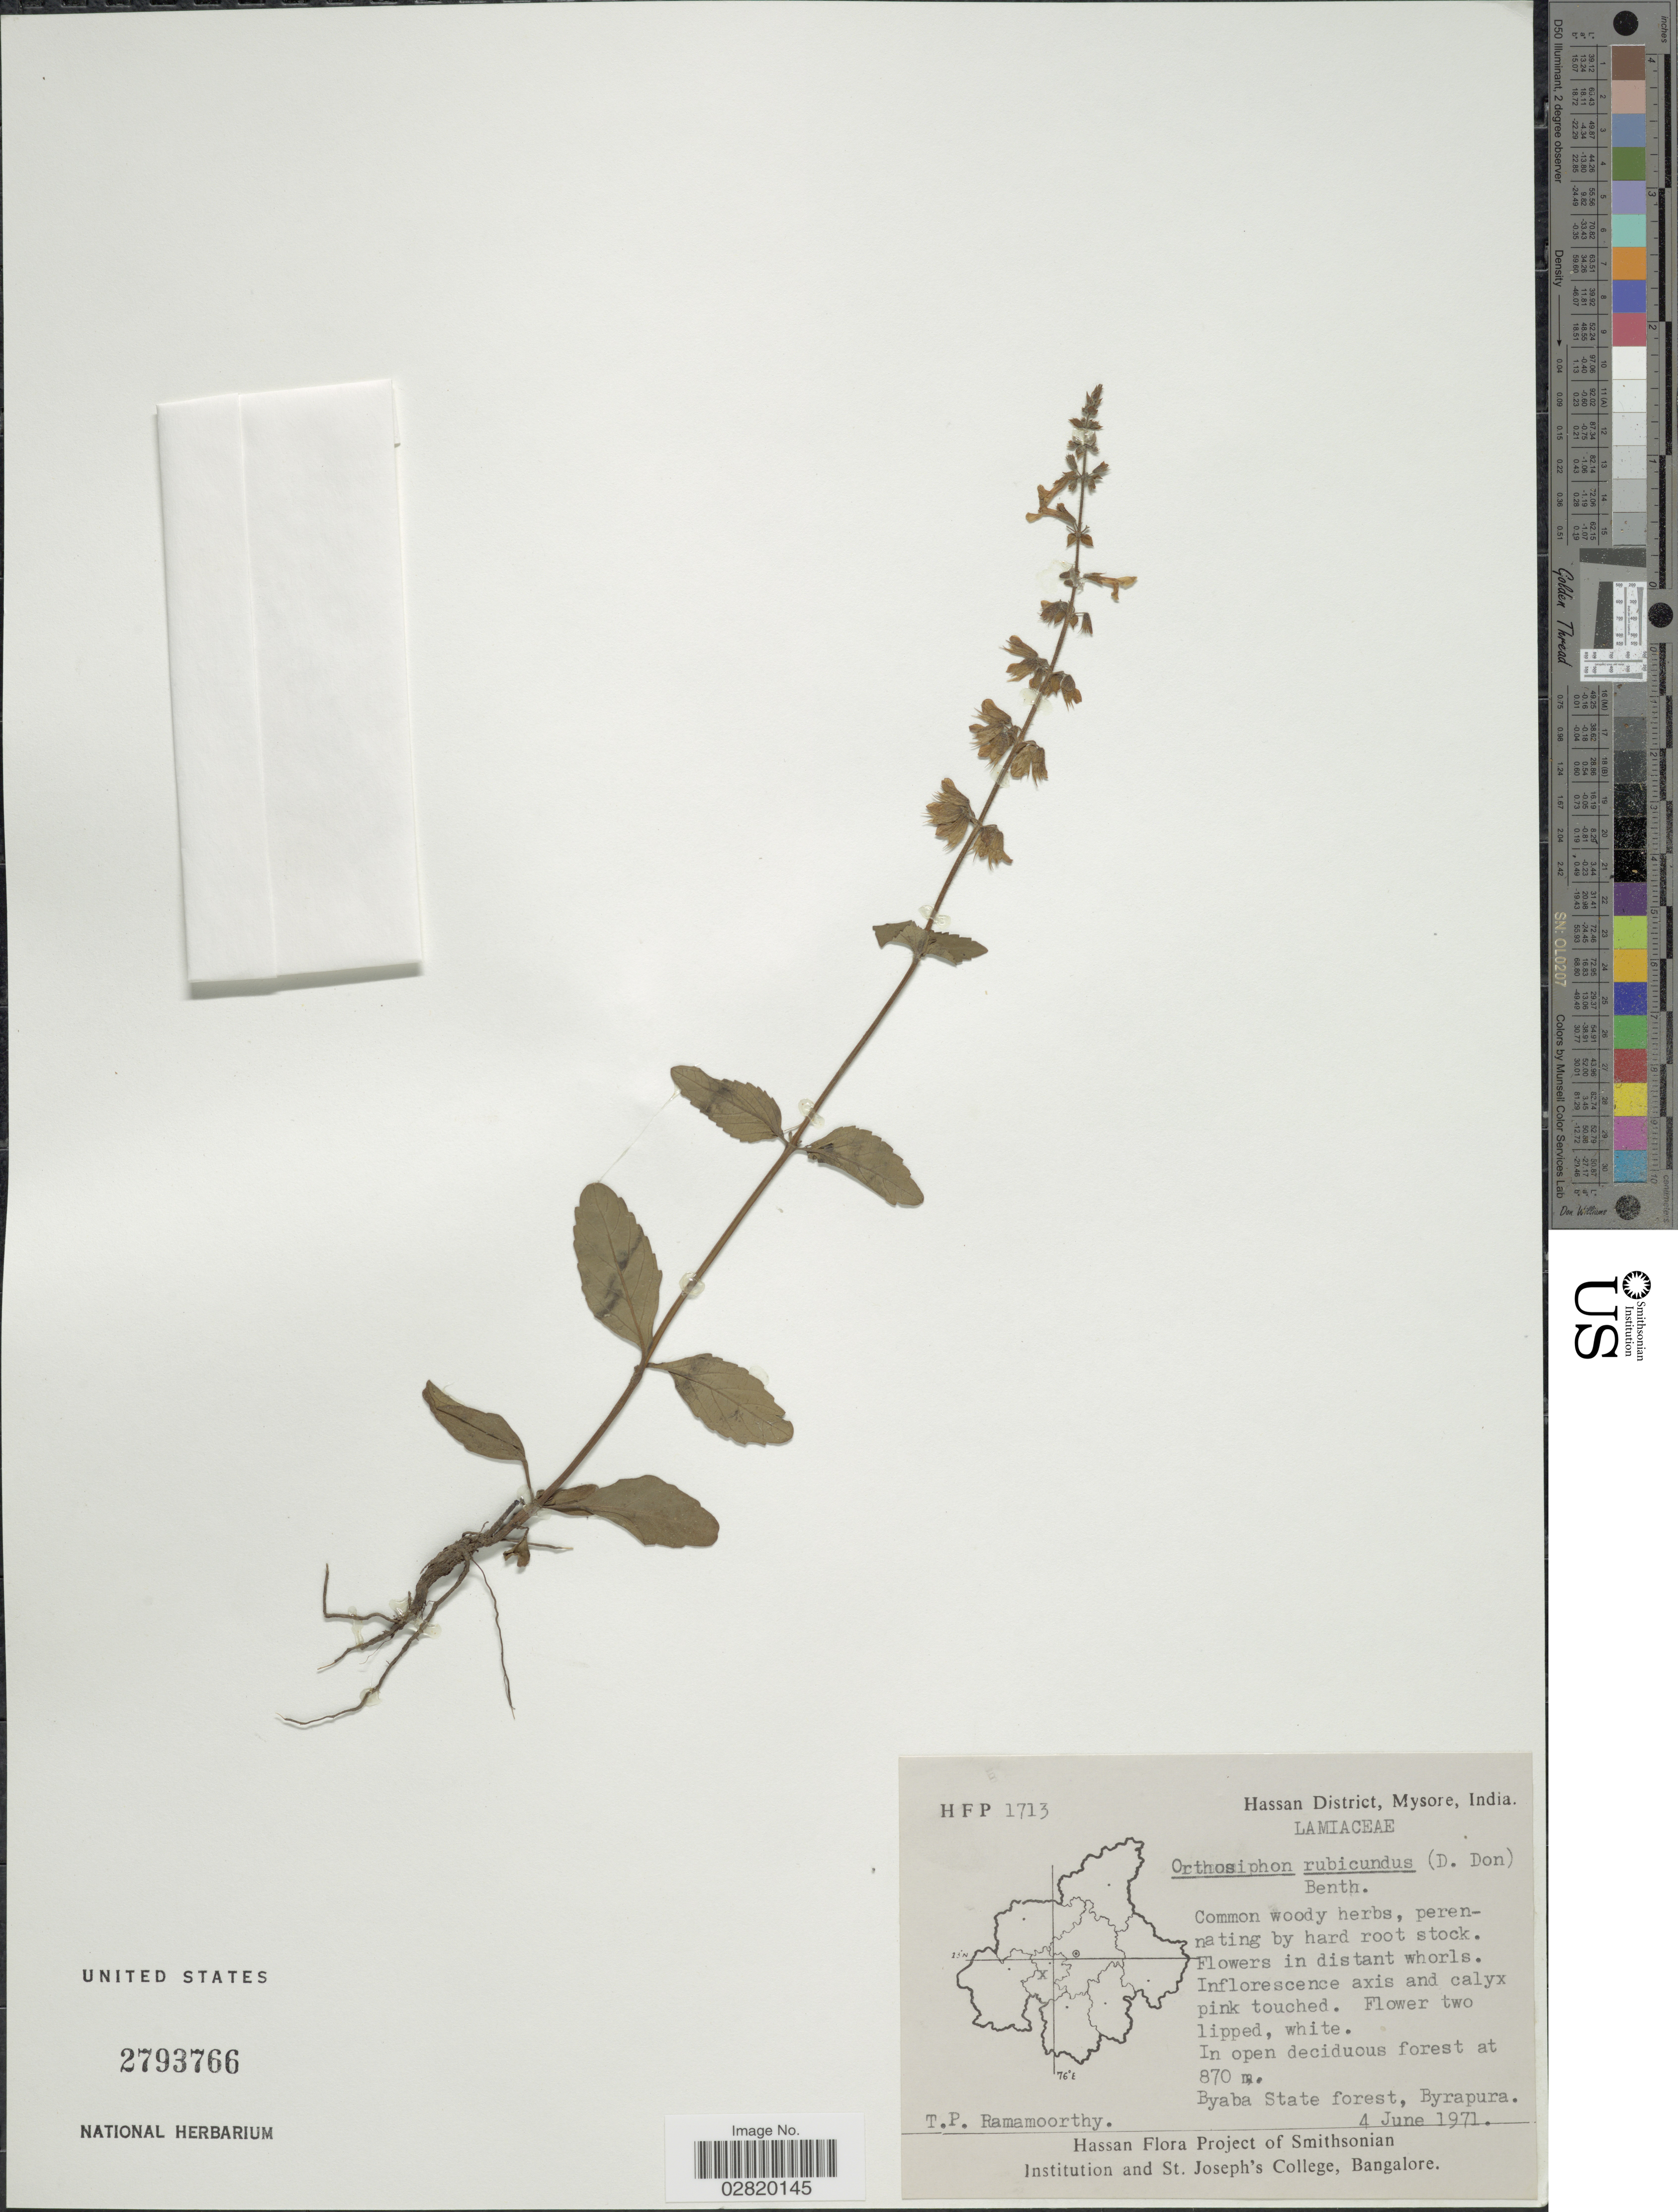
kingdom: Plantae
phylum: Tracheophyta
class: Magnoliopsida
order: Lamiales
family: Lamiaceae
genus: Orthosiphon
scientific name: Orthosiphon rubicundus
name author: (D. Don) Benth.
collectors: T. P. Ramamoorthy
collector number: HFP1713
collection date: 1971-06-04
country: India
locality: Hassan District, Mysore, Byaba State forest, Byrapura.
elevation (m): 870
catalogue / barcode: US 2793766